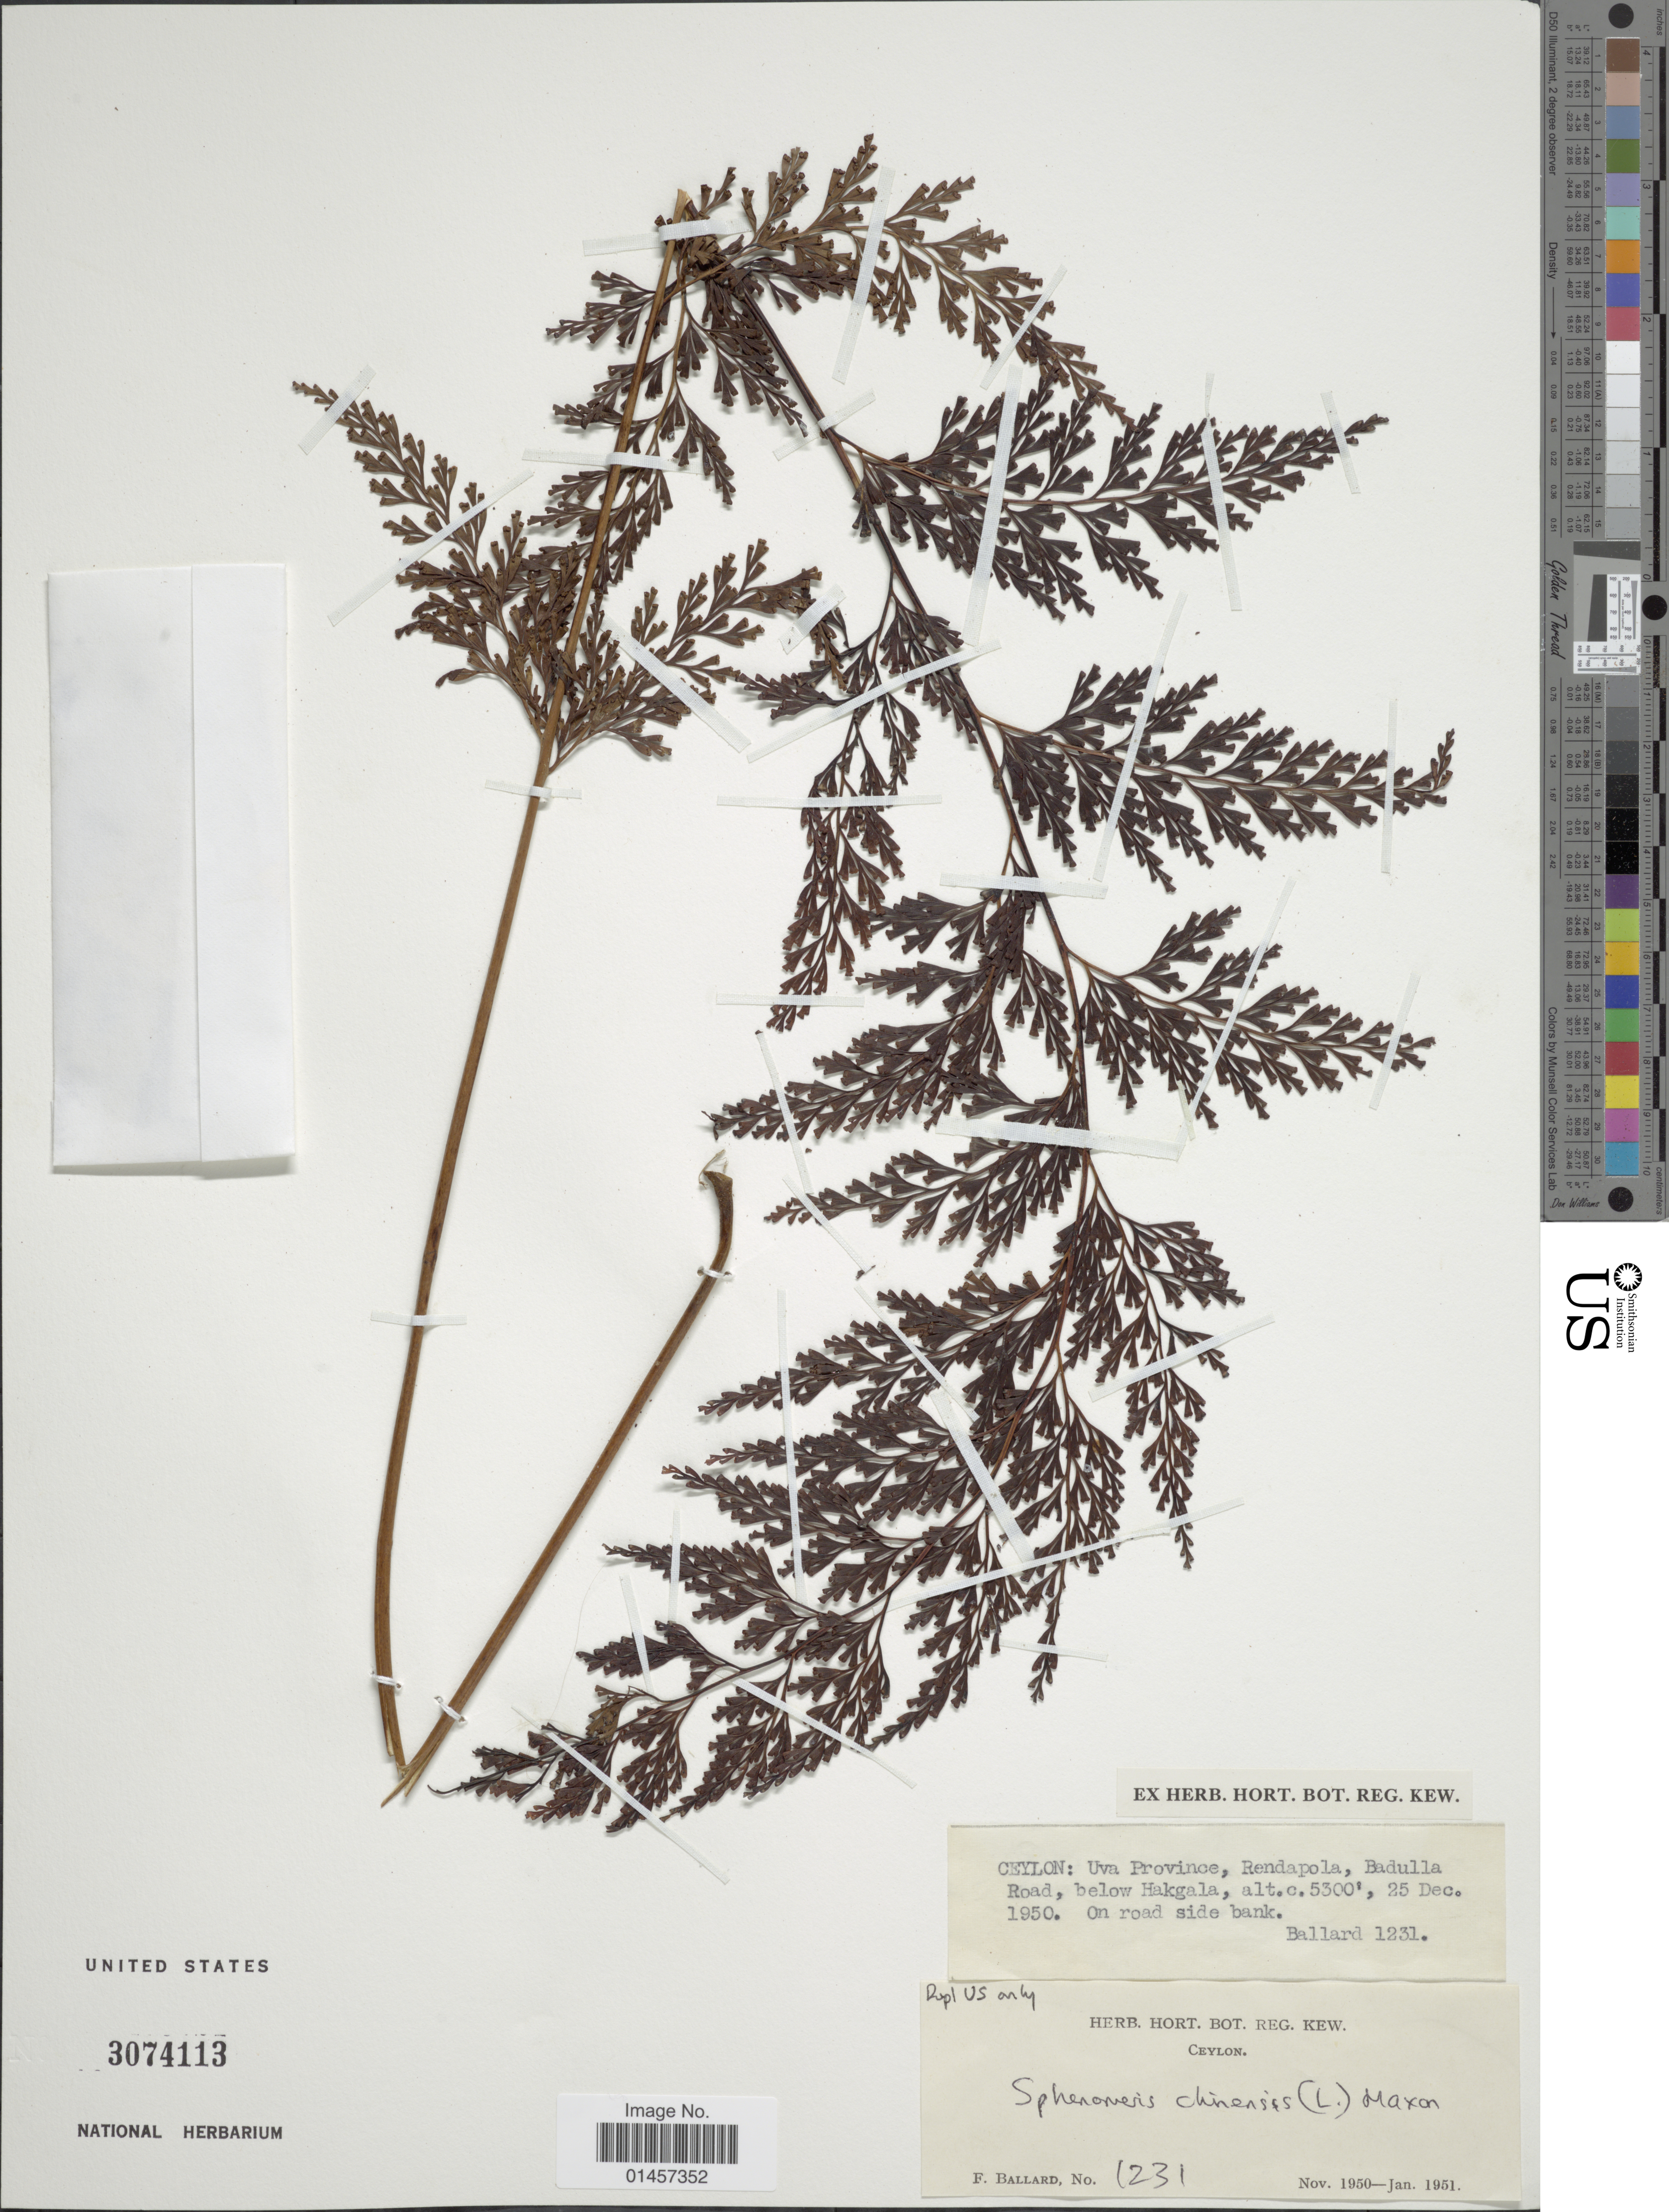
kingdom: Plantae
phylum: Tracheophyta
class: Polypodiopsida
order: Polypodiales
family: Lindsaeaceae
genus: Sphenomeris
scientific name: Sphenomeris chinensis var. chinensis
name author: (L.) Maxon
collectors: F. Ballard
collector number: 1231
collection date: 1950-12-25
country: Sri Lanka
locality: Ceylon: Uva Province, Rendapola, Badulla Road, below Hakgala, on road side bank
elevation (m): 1615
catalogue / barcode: US 3074113